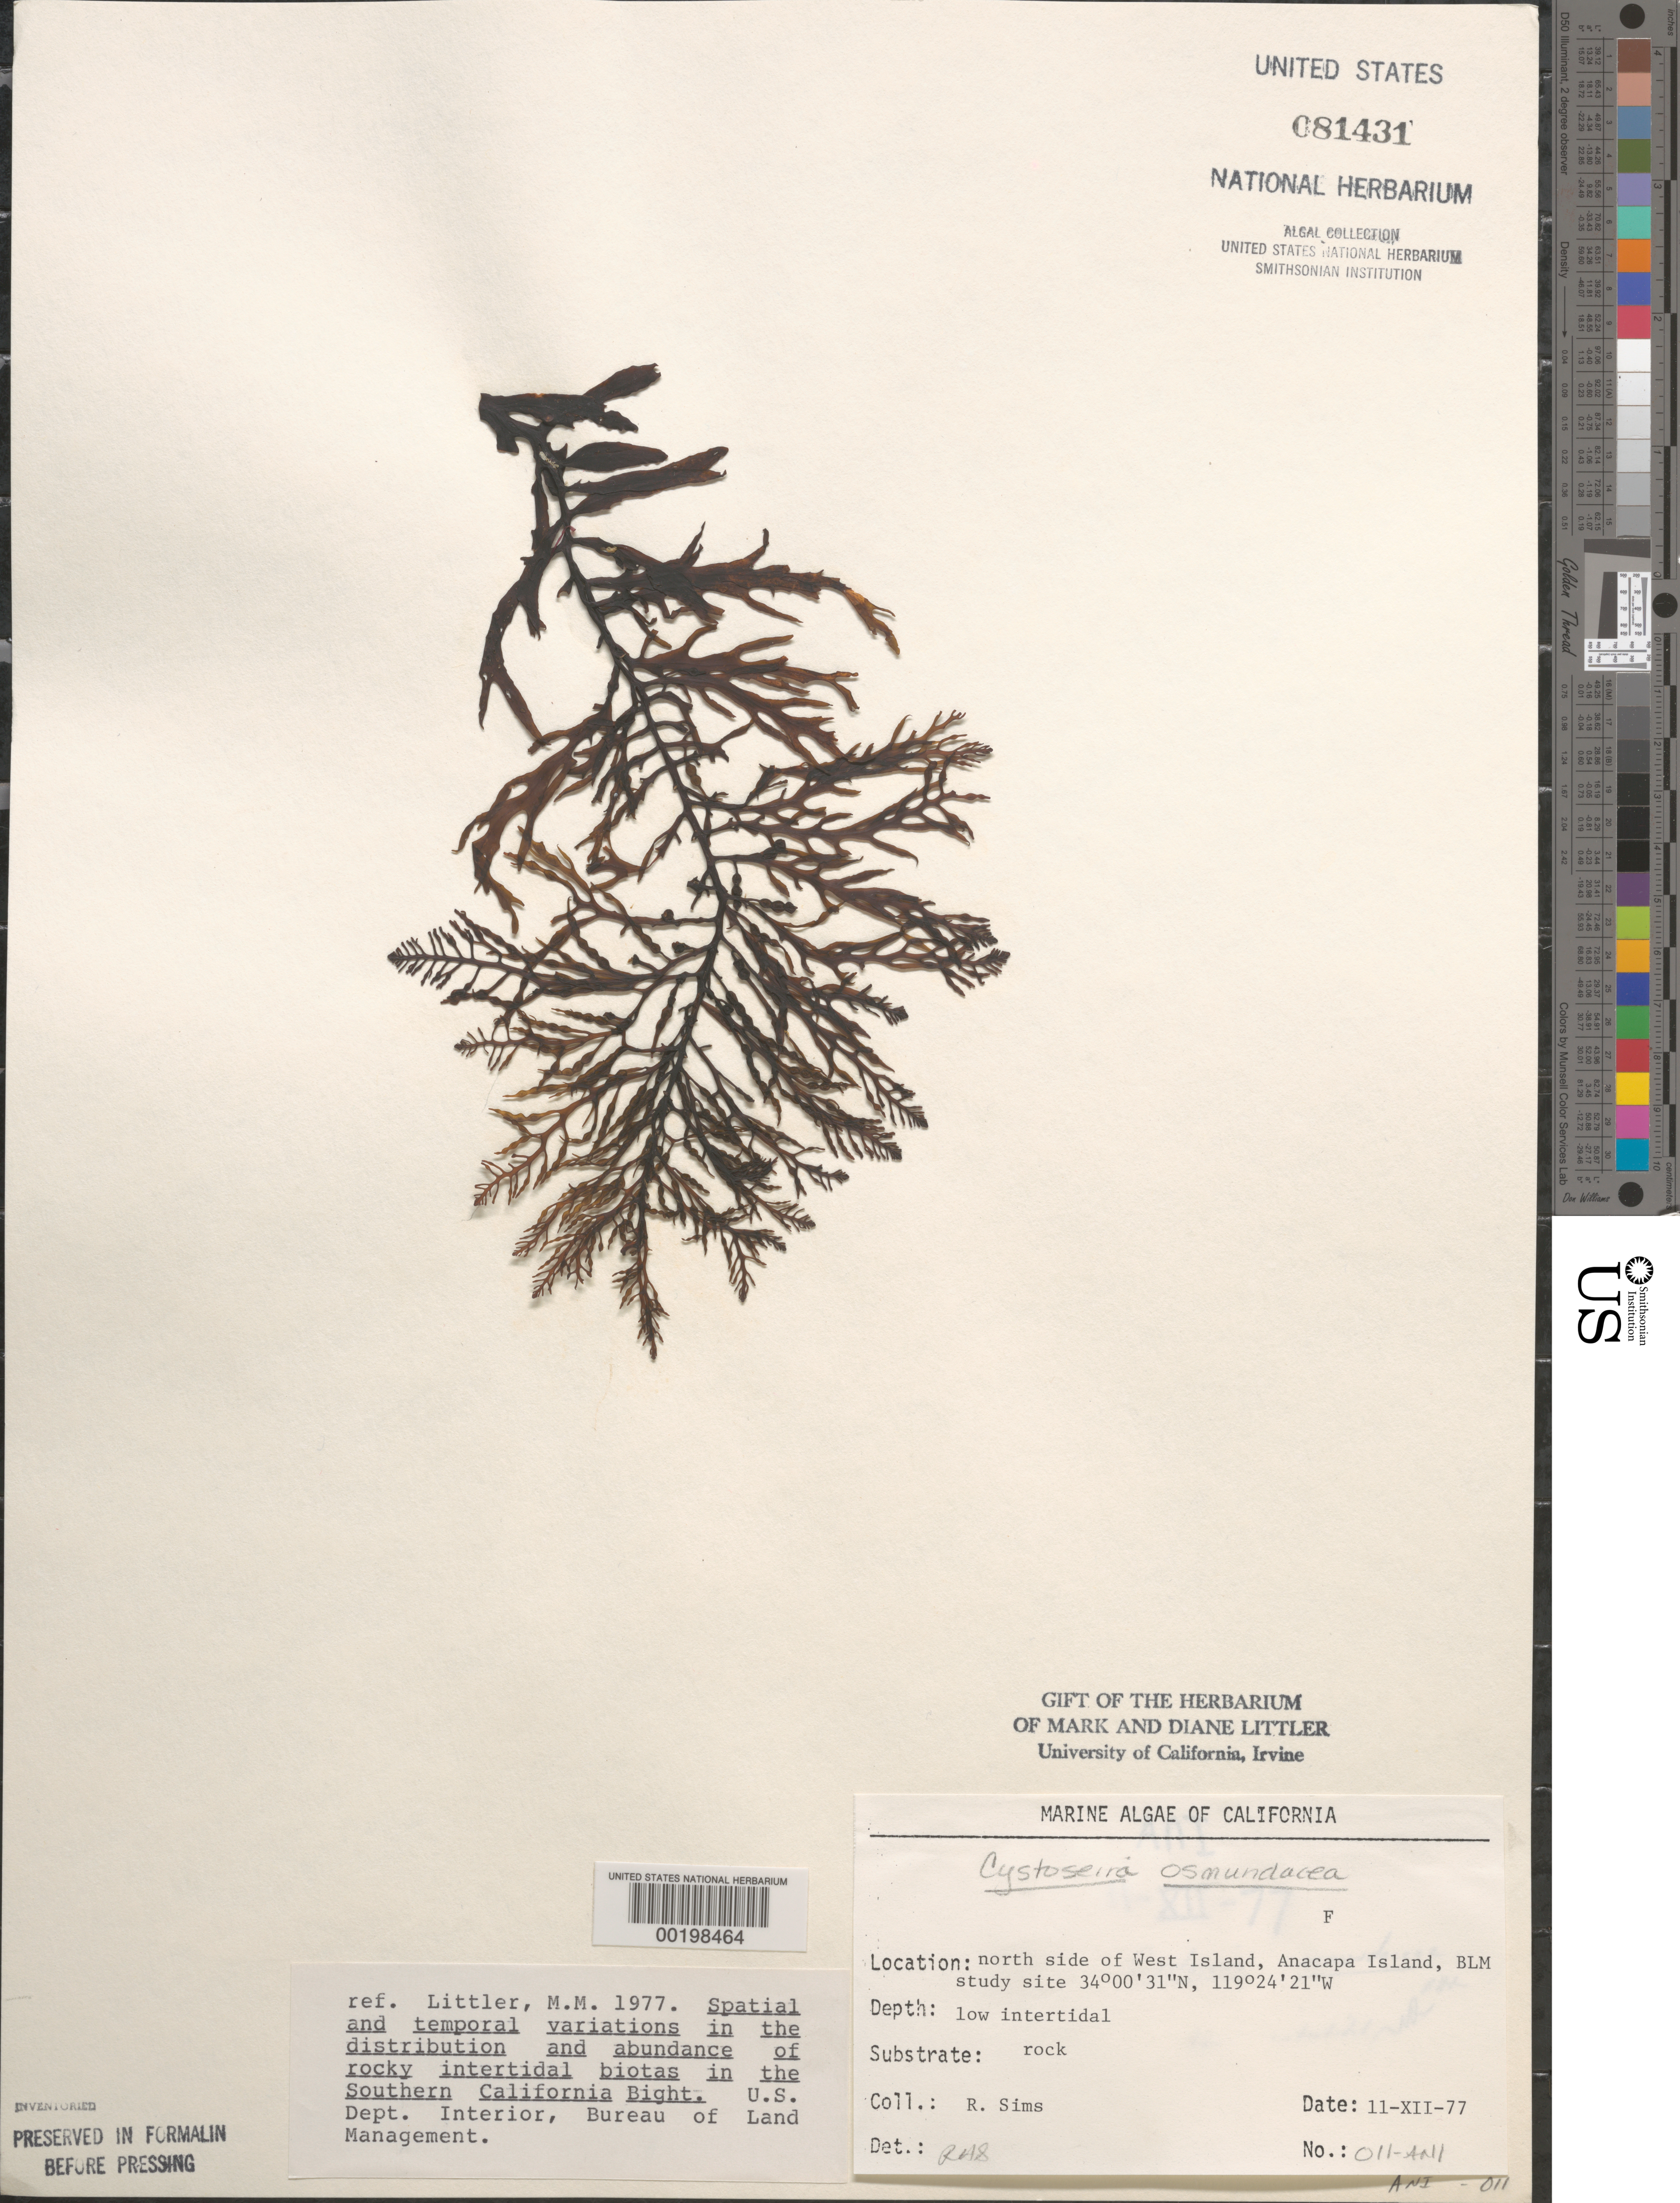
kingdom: Chromista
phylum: Ochrophyta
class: Phaeophyceae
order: Fucales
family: Sargassaceae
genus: Cystoseira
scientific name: Cystoseira osmundacea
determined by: Sims, Robert H.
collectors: R. H. Sims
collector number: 011-ANI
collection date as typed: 11 Dec 1977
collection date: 1977-12-11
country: United States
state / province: California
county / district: Ventura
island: Anacapa Island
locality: North side of west island, northwest end of Frenchy's Cove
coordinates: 34 00'31"N, 119 24'21"W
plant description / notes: BLM-SOCALBIGHT Rocky Intertidal Survey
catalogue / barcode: US 81431